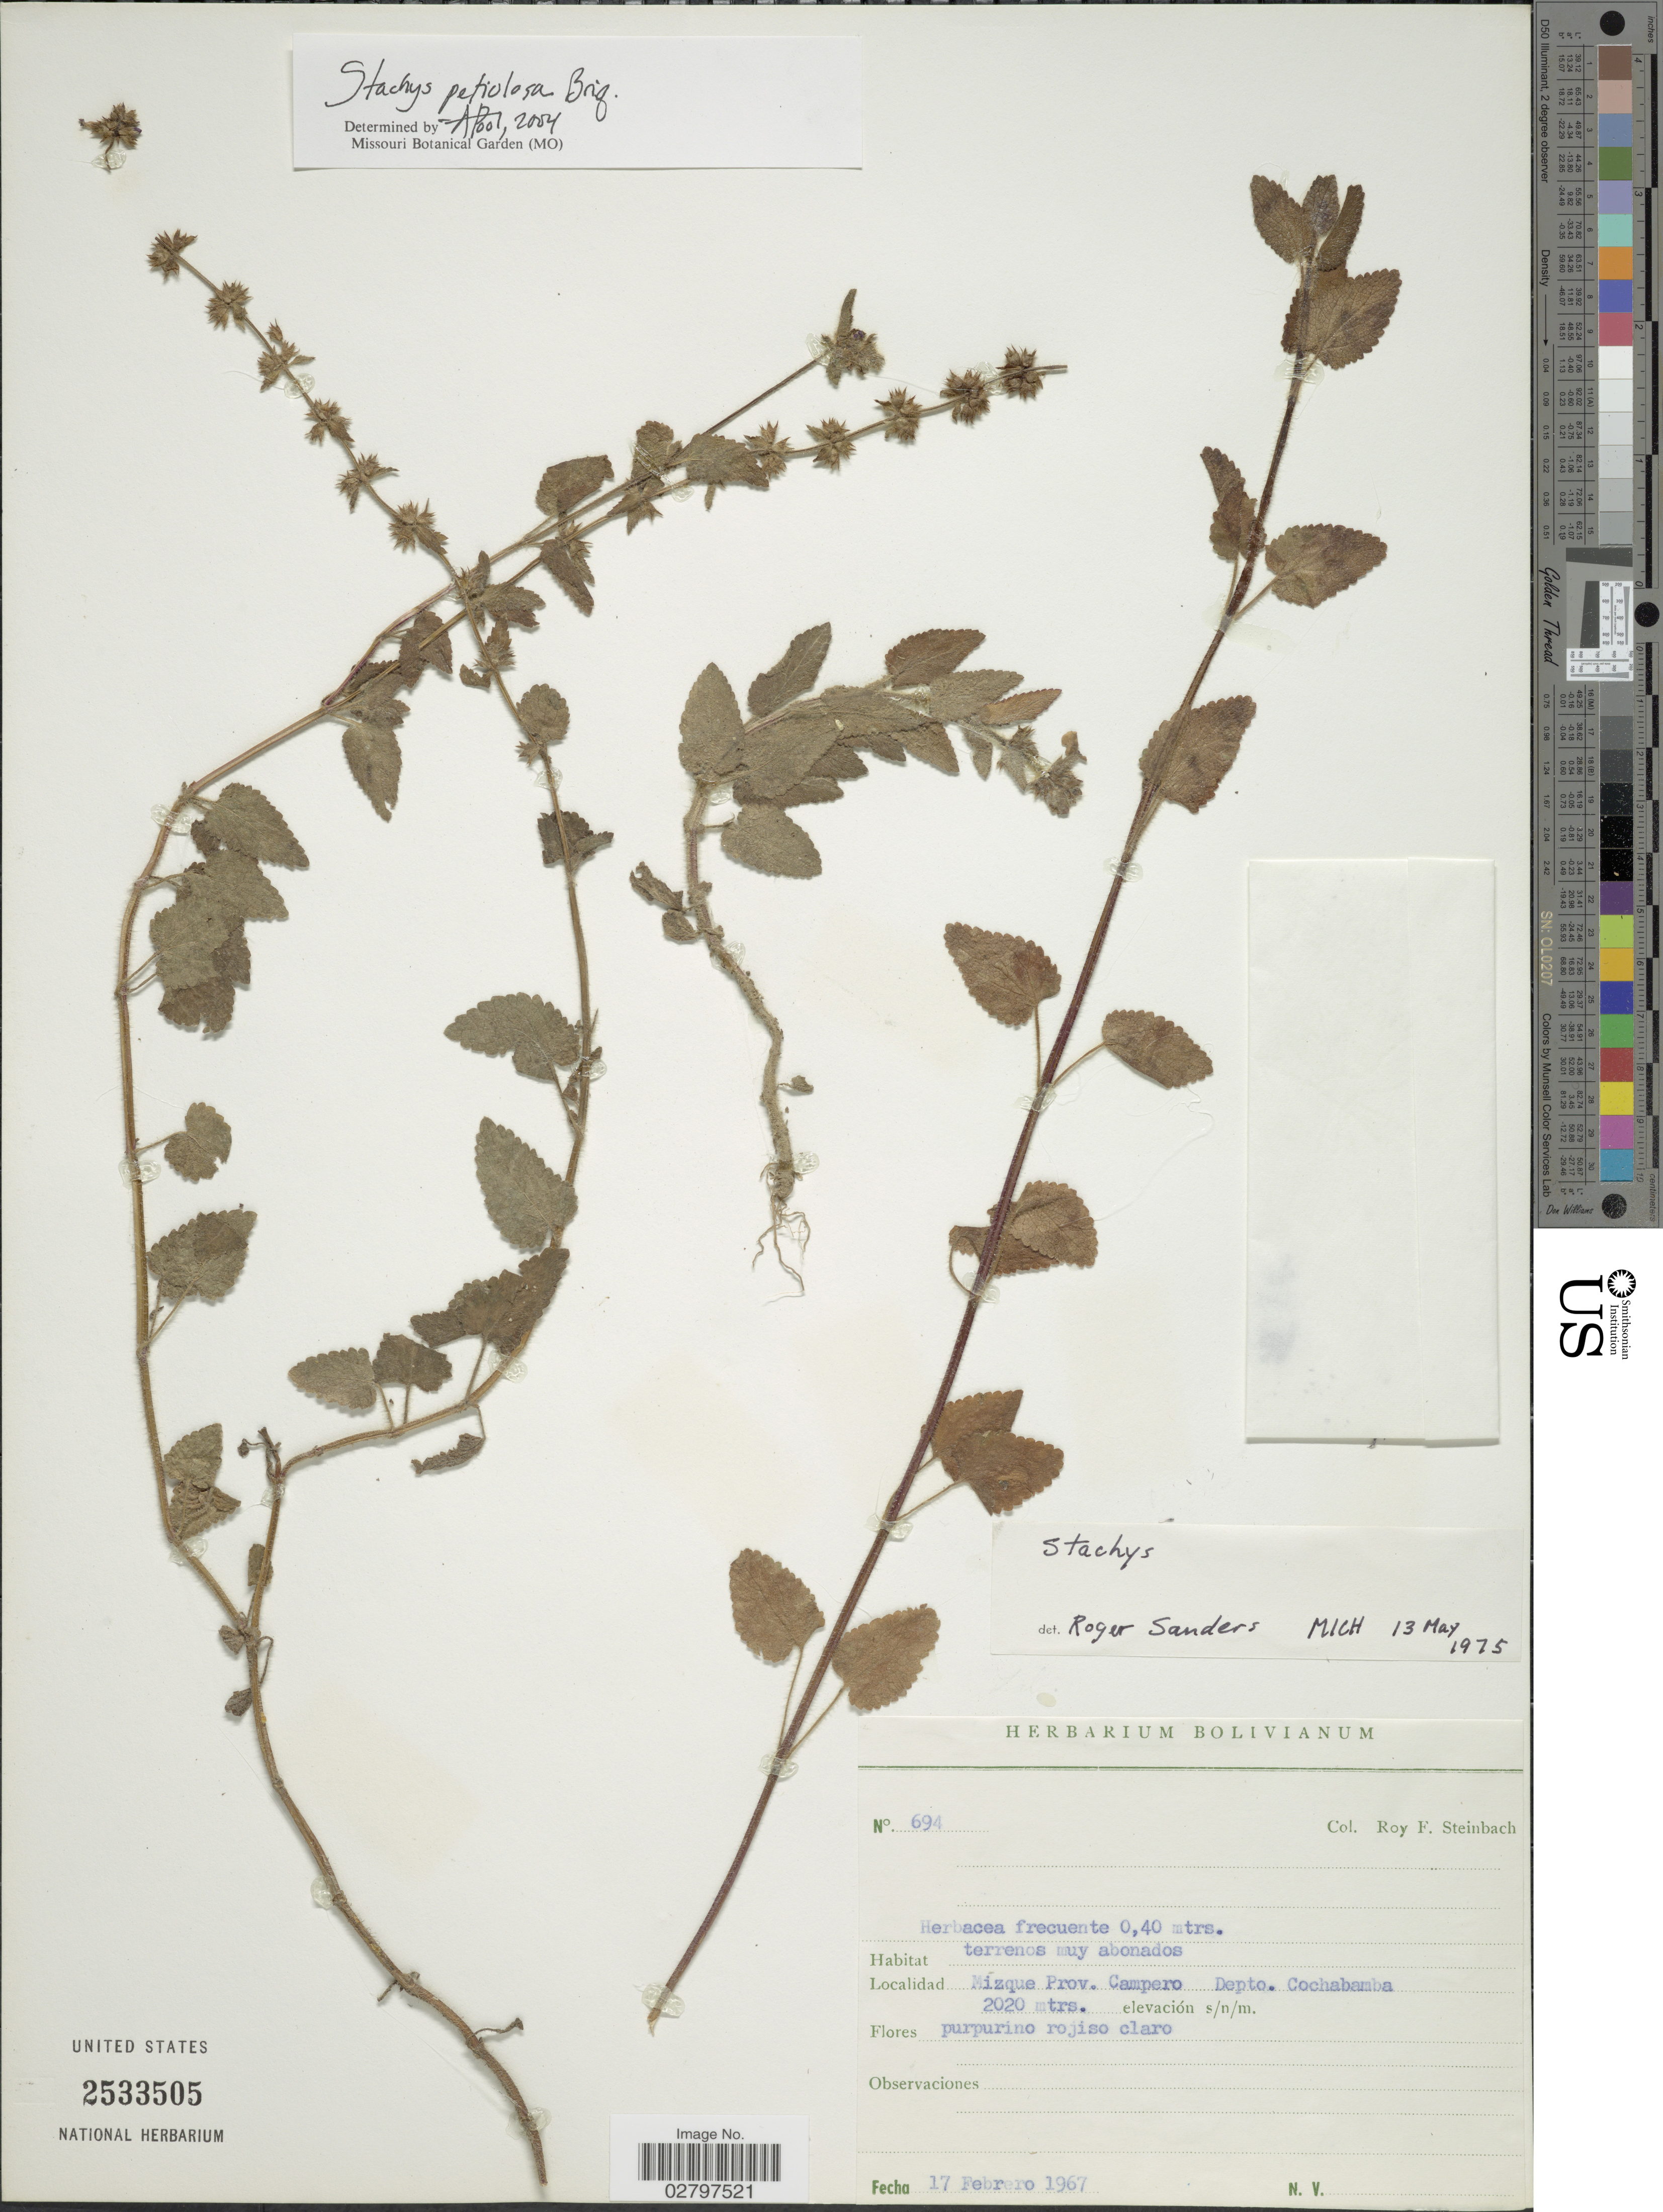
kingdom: Plantae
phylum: Tracheophyta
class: Magnoliopsida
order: Lamiales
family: Lamiaceae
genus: Stachys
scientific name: Stachys petiolosa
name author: Briq.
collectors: R. F. Steinbach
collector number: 694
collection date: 1967-02-17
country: Bolivia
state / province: Cochabamba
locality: Mizque Prov. Campero Depto. Cochabamba.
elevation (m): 2020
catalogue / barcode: US 2533505